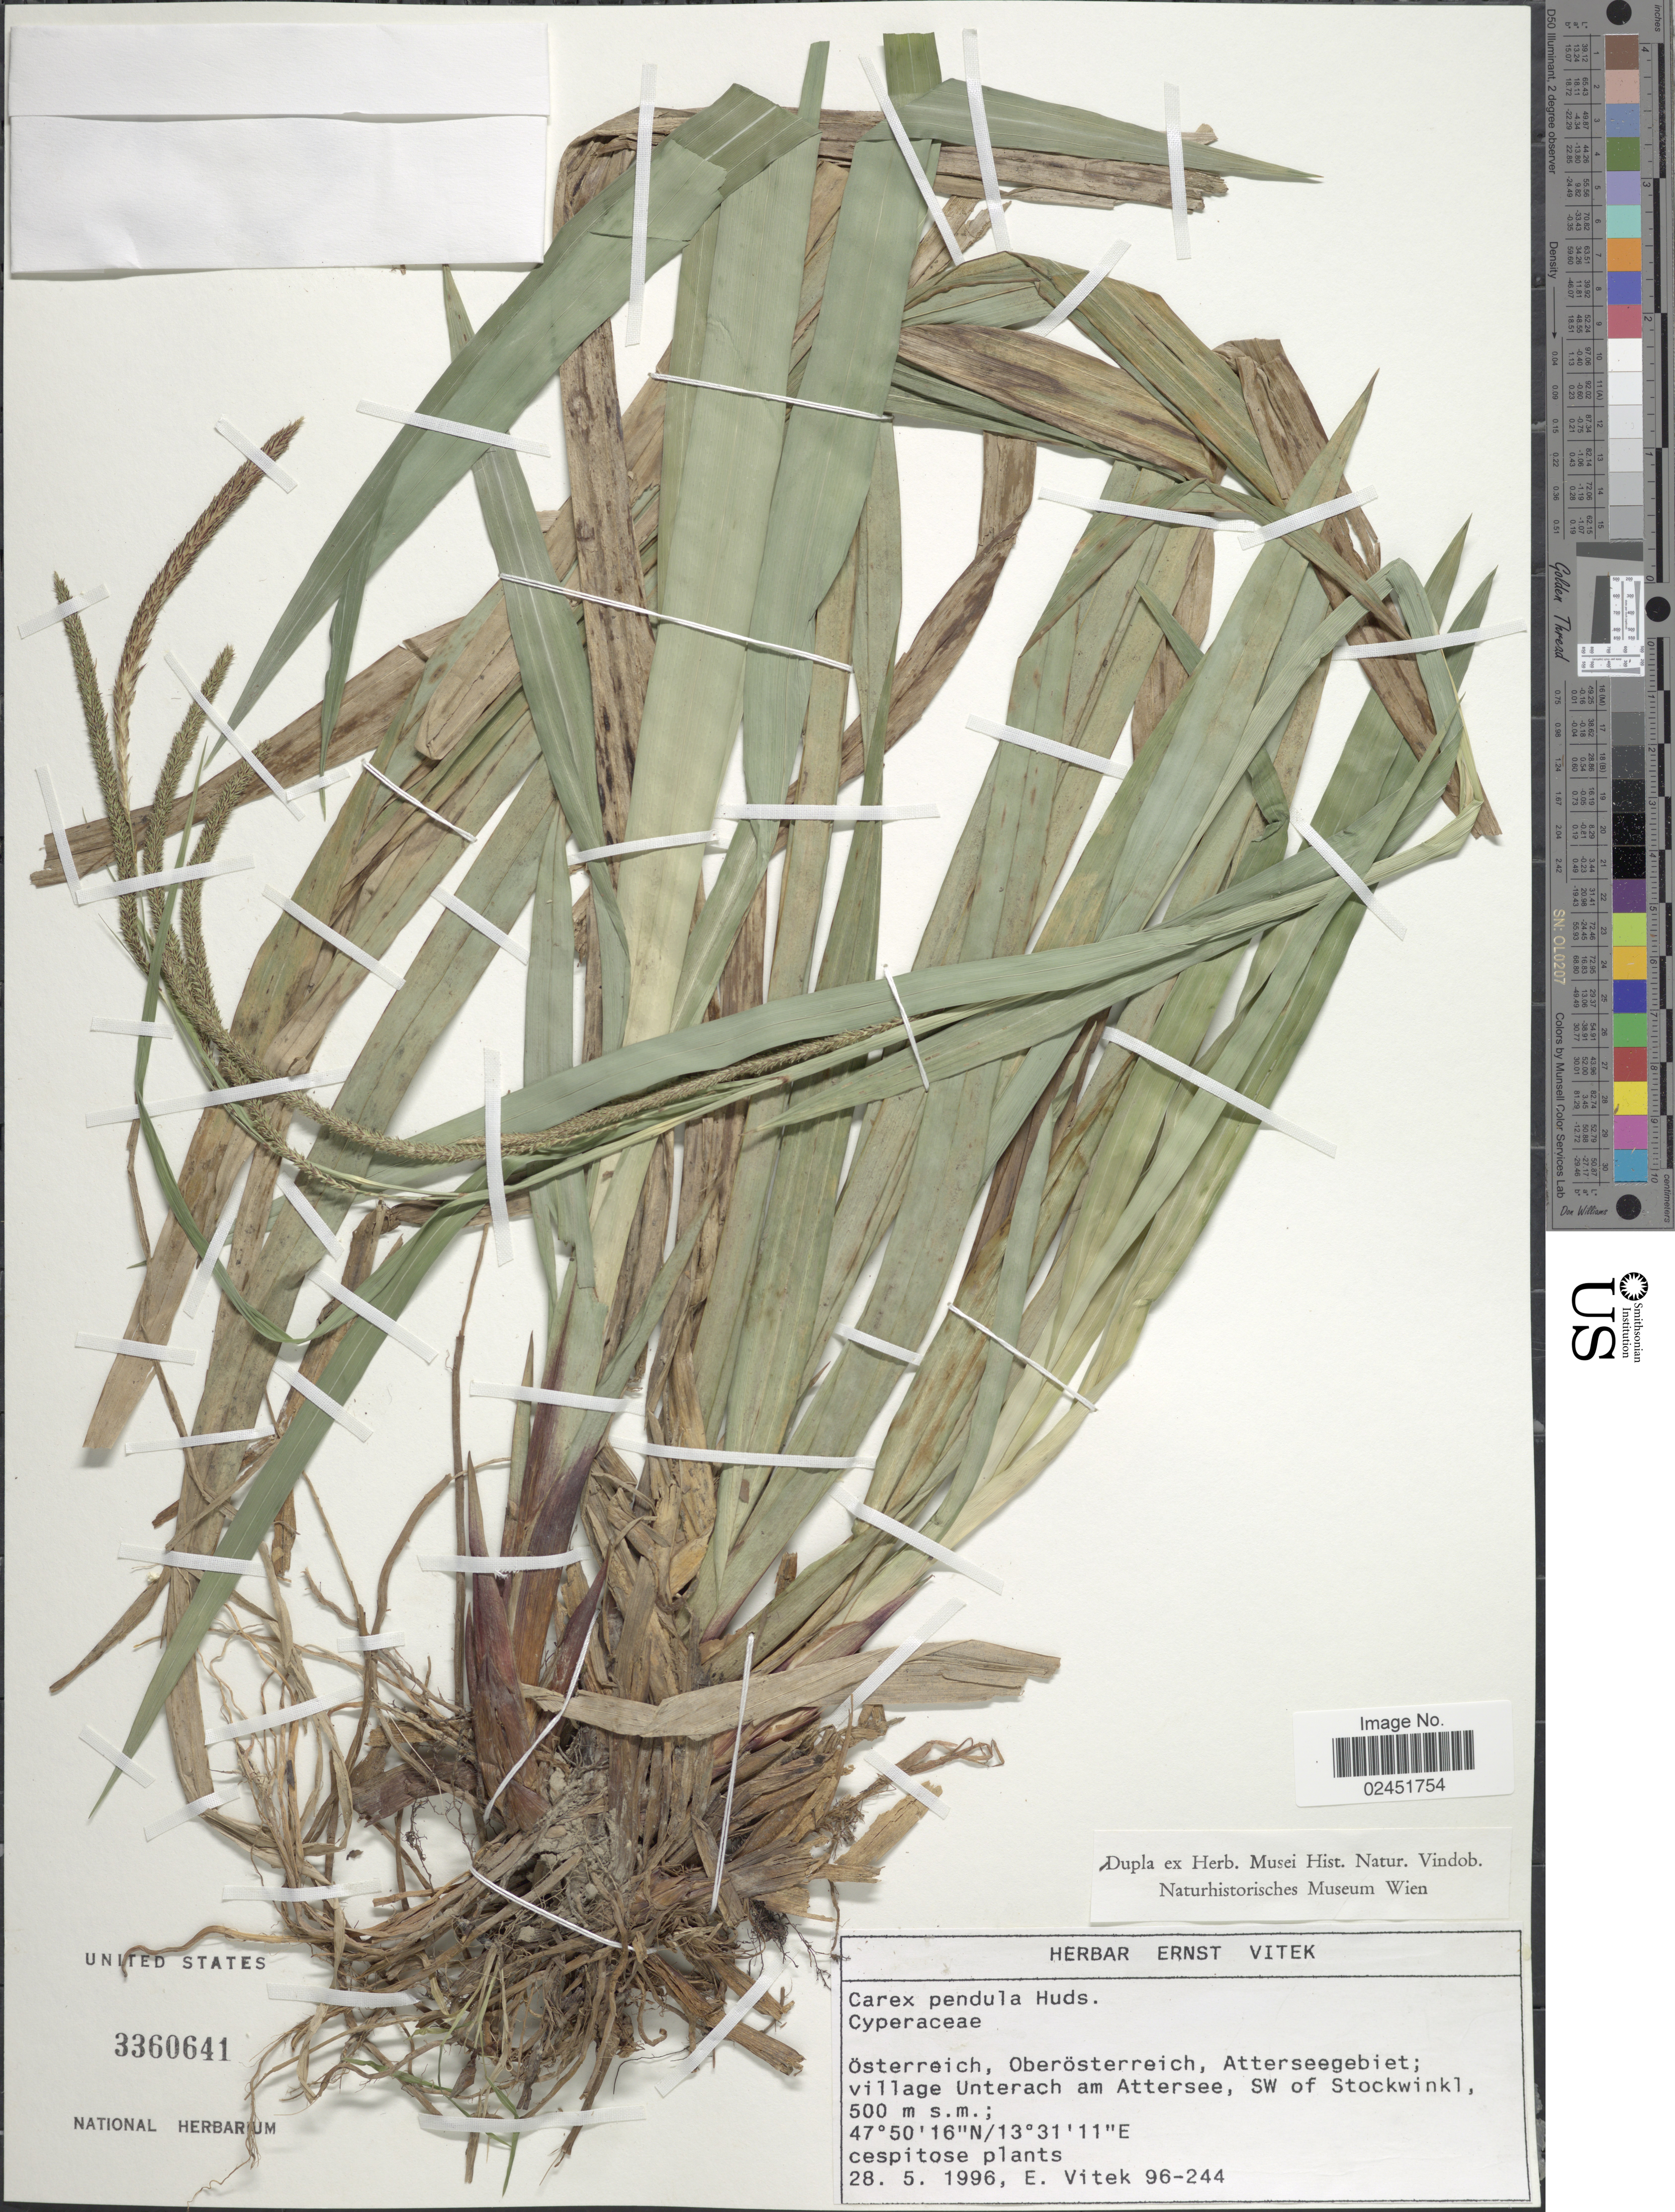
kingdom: Plantae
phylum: Tracheophyta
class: Liliopsida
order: Poales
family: Cyperaceae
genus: Carex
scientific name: Carex pendula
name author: Huds.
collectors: E. Vitek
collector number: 96-244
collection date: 1996-05-28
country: Austria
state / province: Oberosterreich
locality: Osterreich, Atterseegebiet; village Unterach am Attersee, SW of Stockwinkl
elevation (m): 500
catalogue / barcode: US 3360641